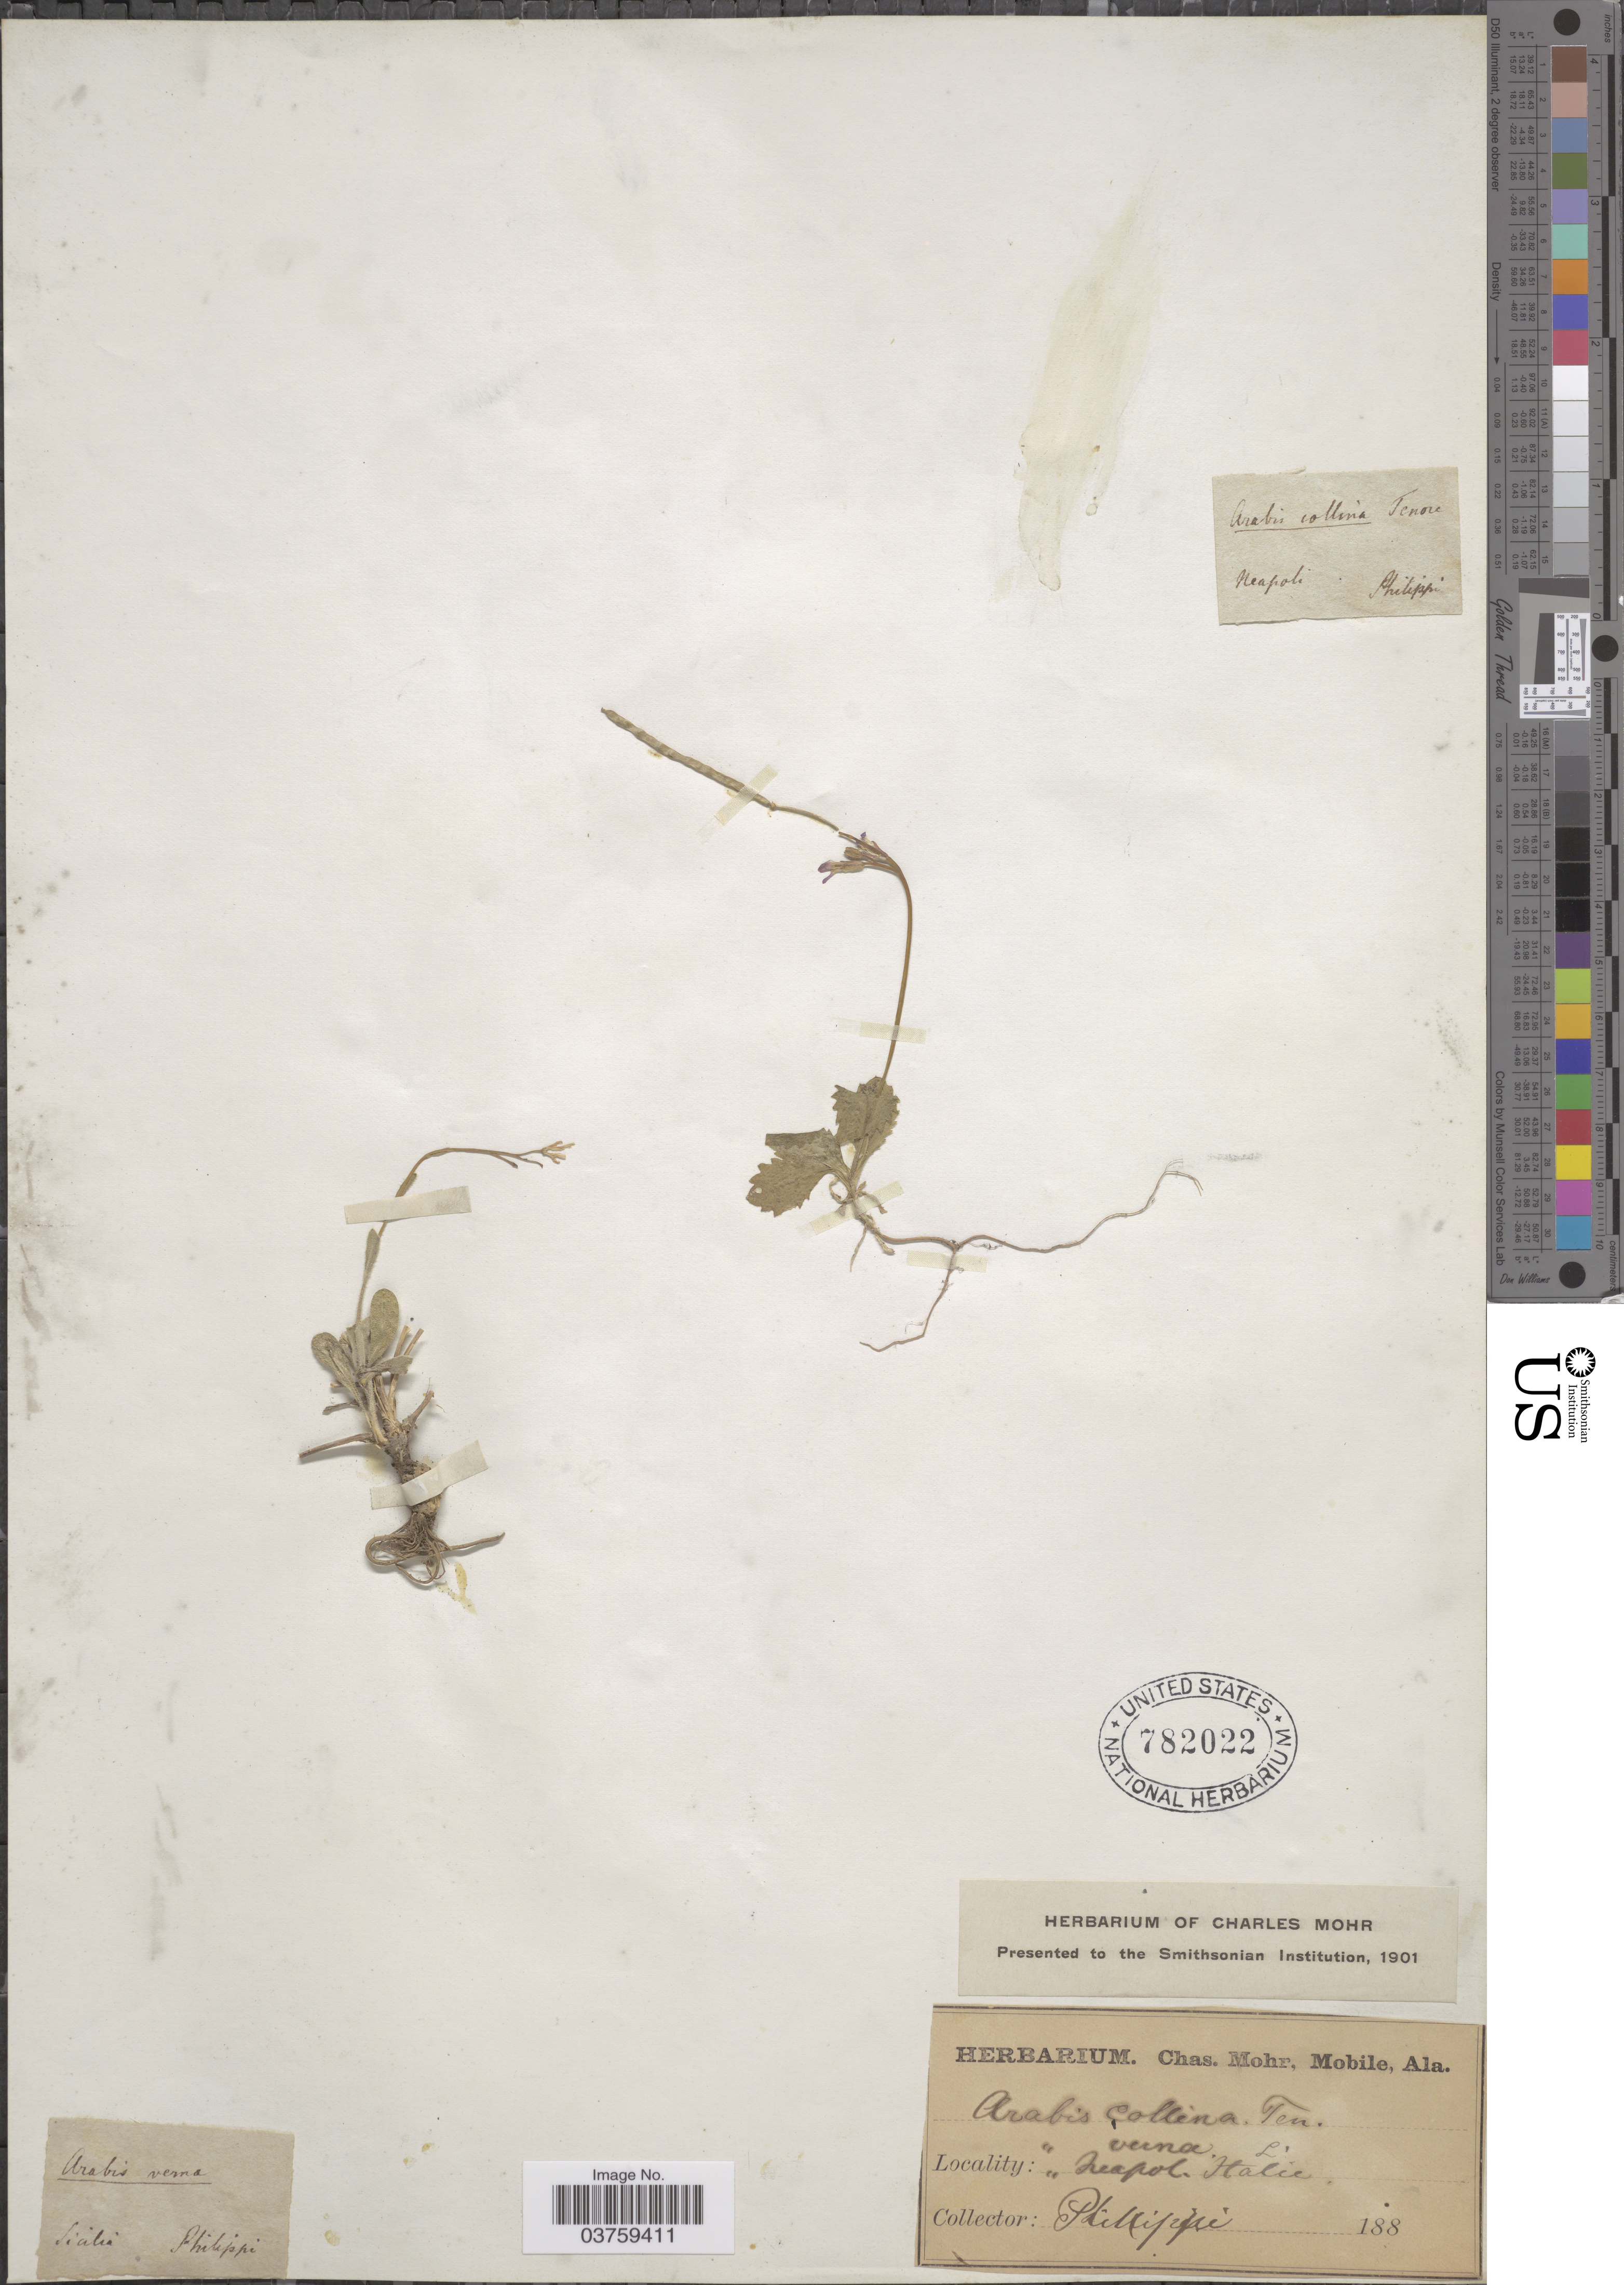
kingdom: Plantae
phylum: Tracheophyta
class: Magnoliopsida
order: Brassicales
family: Brassicaceae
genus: Arabis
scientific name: Arabis collina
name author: Ten.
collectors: Phillippi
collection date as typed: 188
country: Italy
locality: Neapol.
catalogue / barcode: US 782022